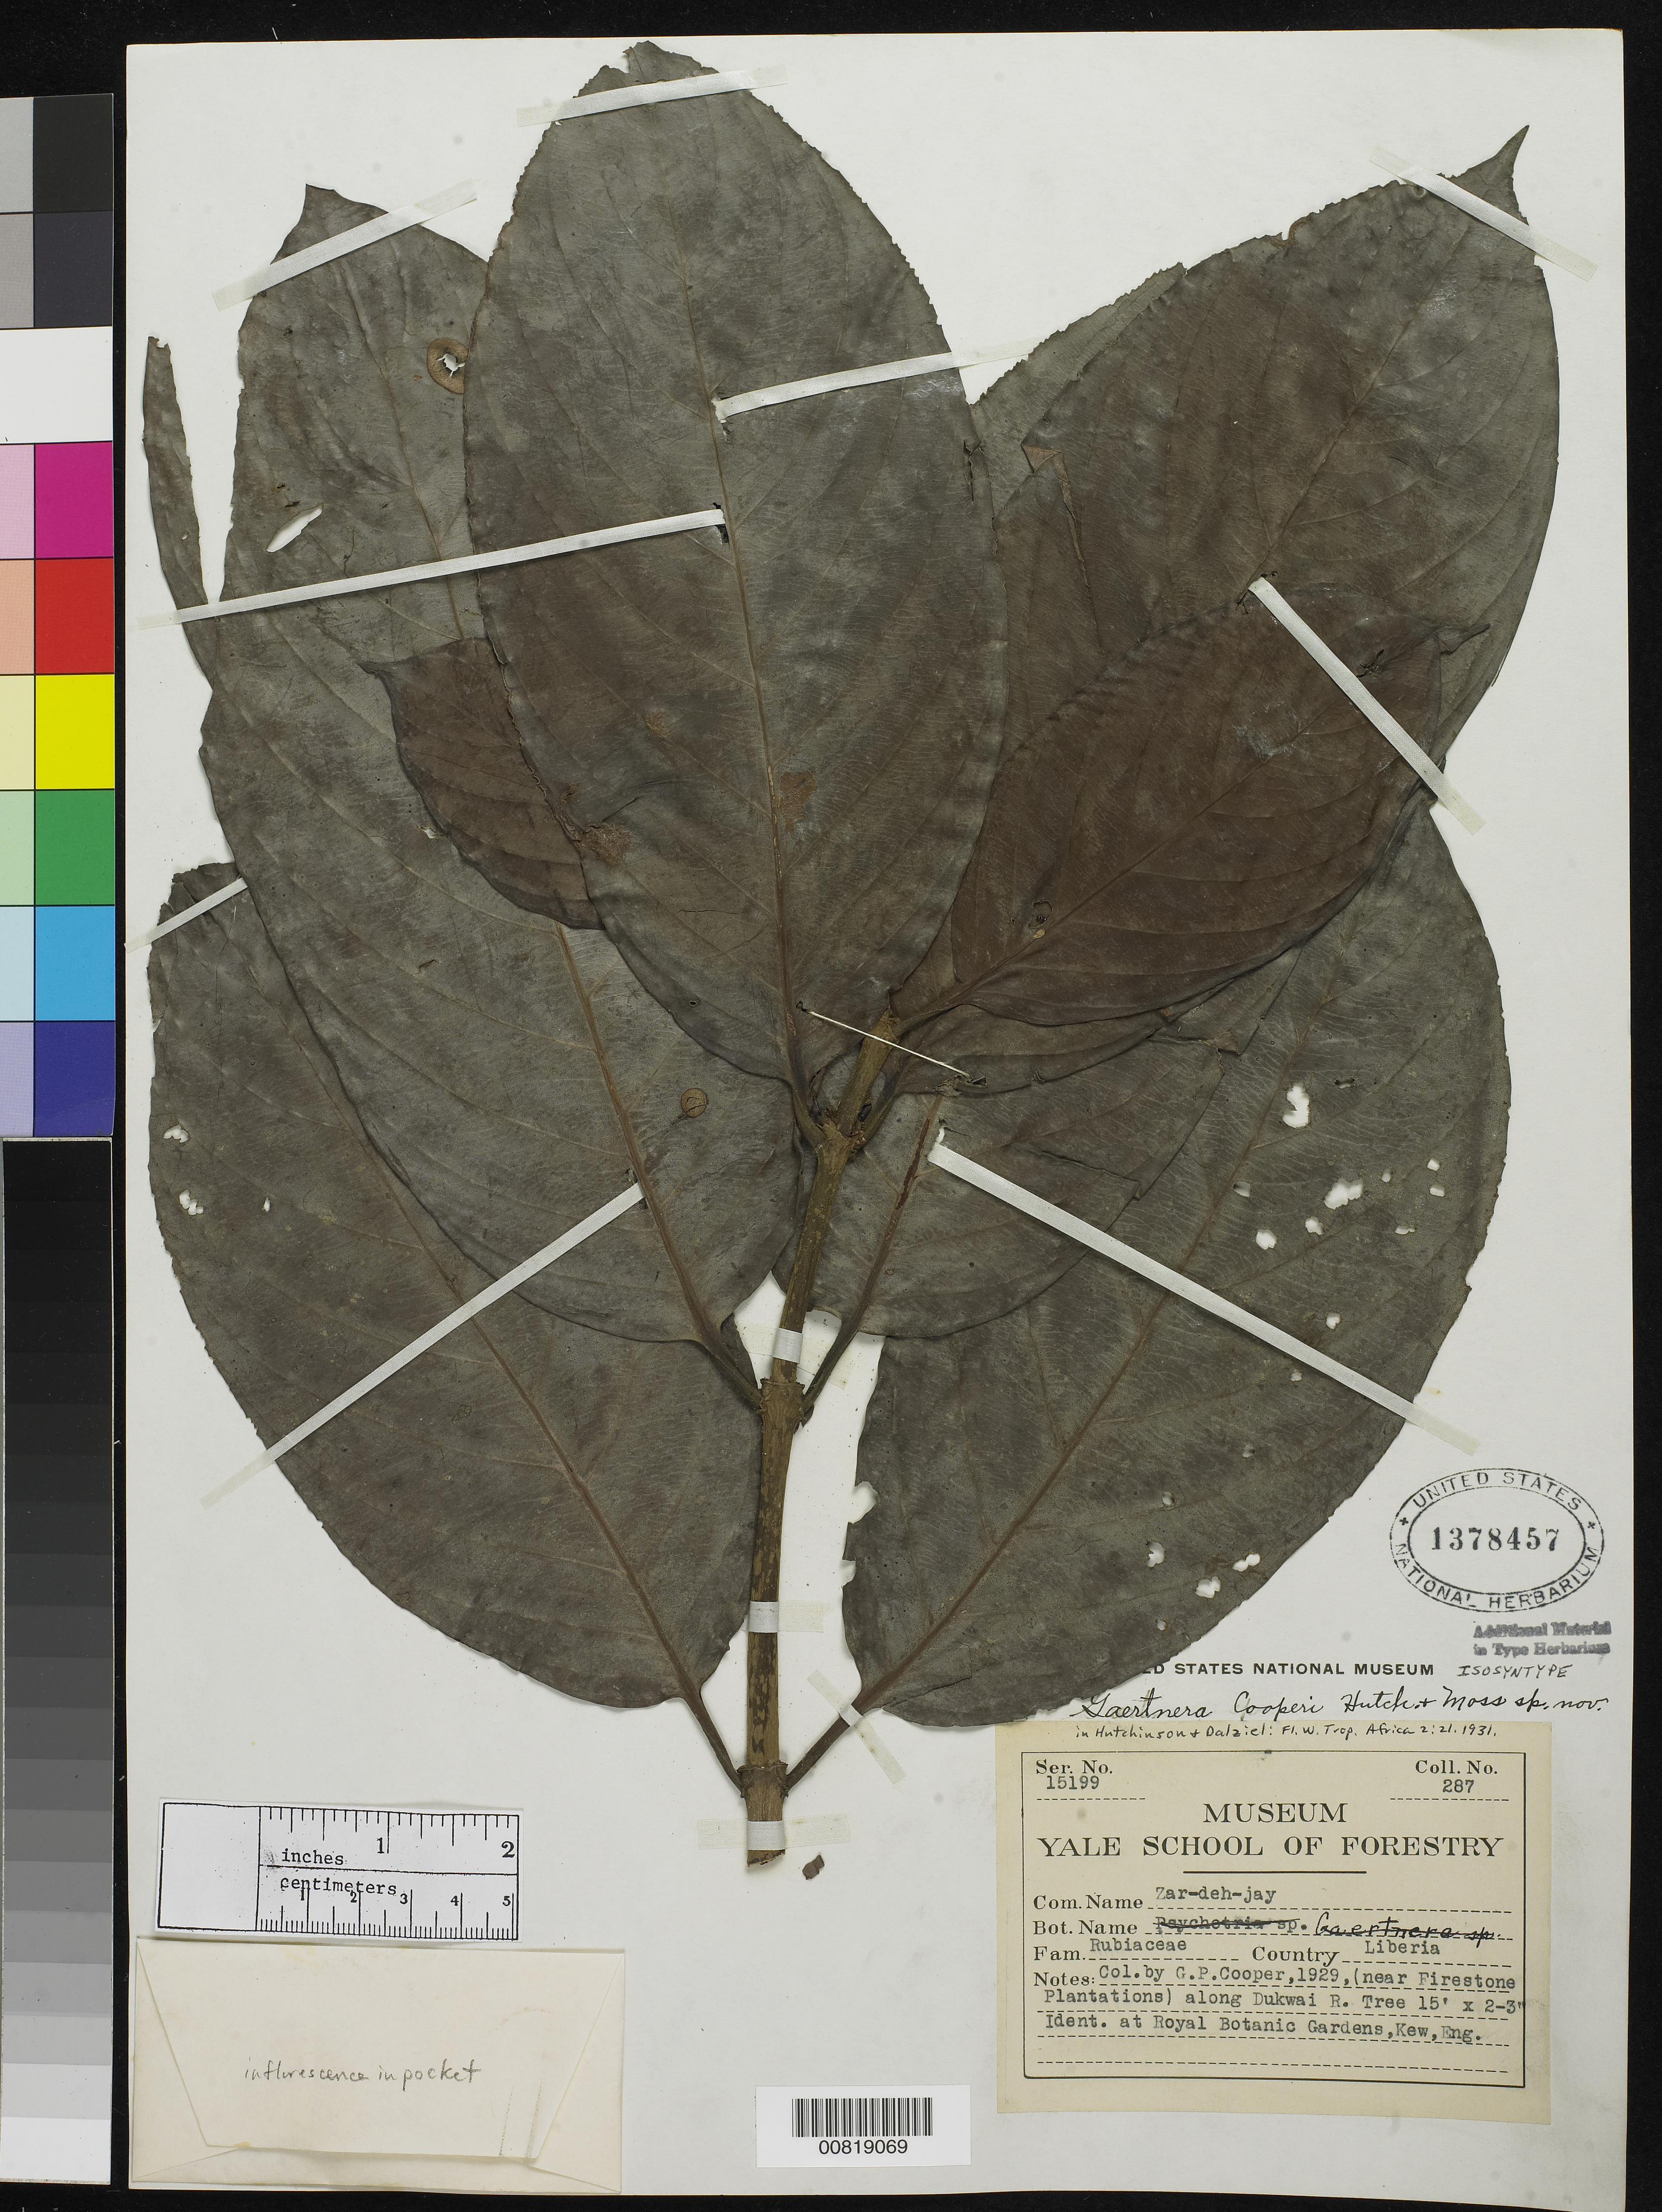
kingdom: Plantae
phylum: Tracheophyta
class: Magnoliopsida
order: Gentianales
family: Rubiaceae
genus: Gaertnera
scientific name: Gaertnera cooperi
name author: Hutch. & Moss in Hutch. & Dalziel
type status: Isosyntype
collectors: G. Cooper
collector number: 287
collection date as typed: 1929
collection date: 1929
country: Liberia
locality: (near Firestone Plantations) along Dukwai River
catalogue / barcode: US 1378457